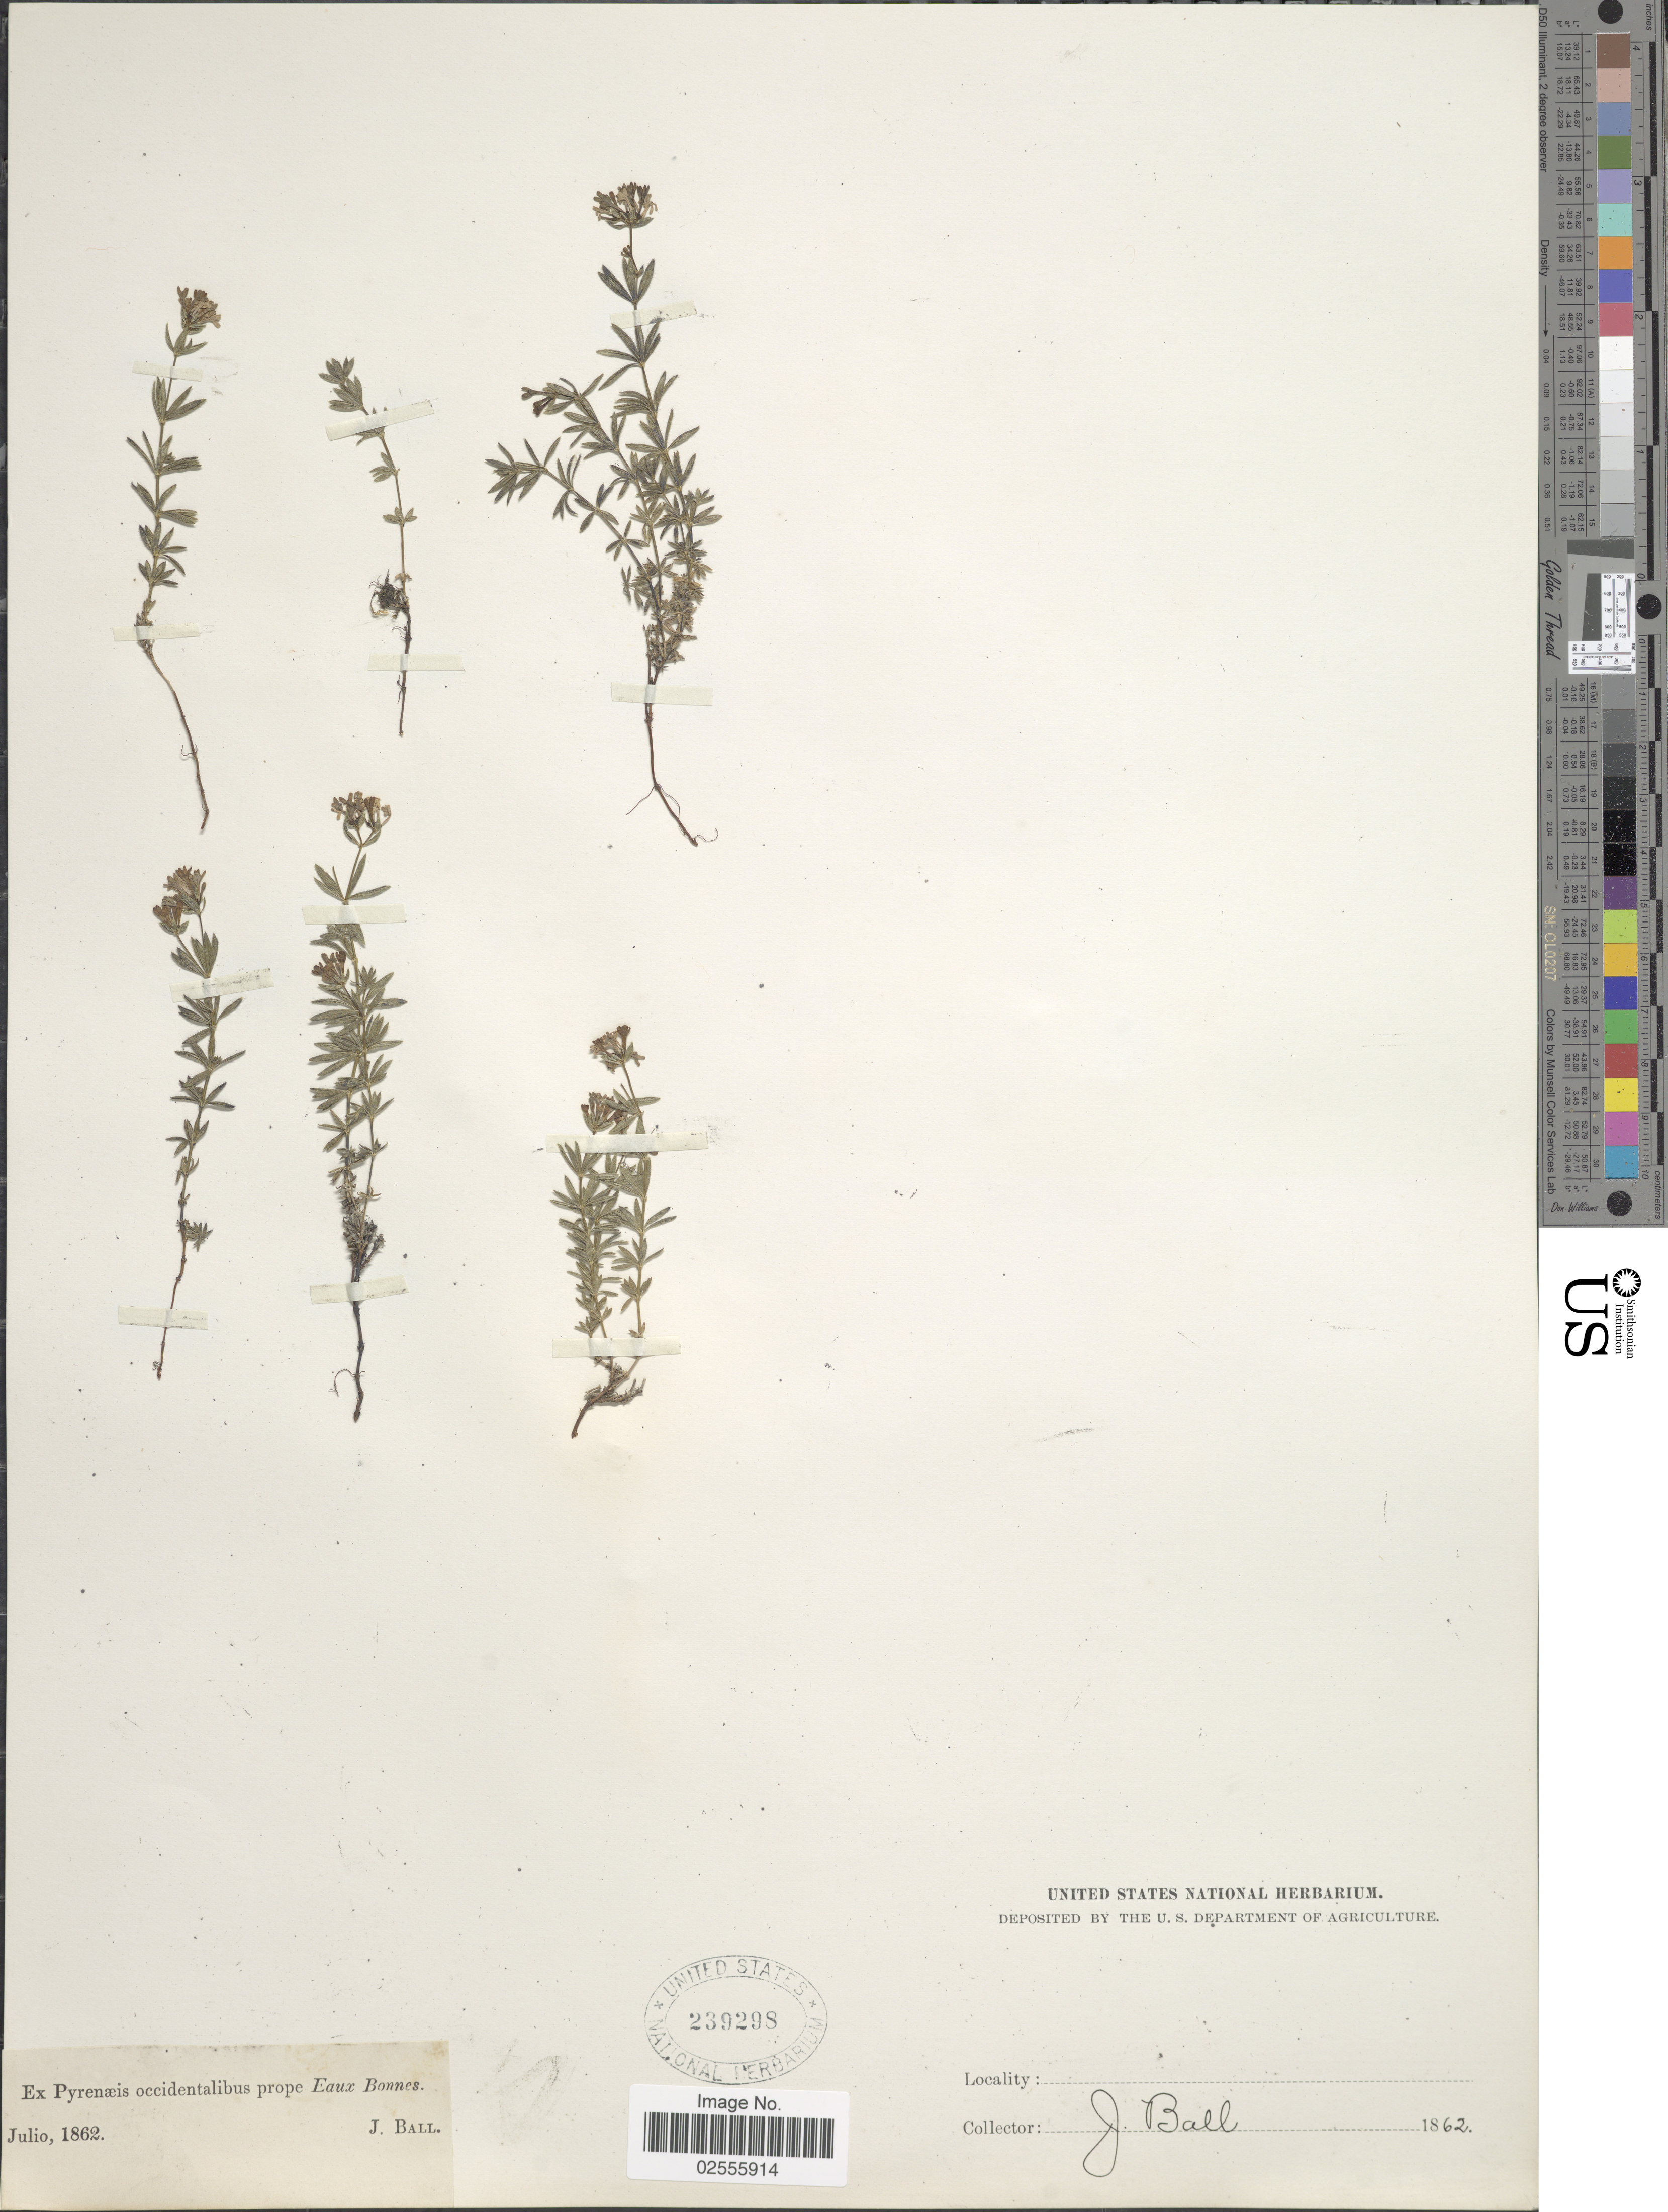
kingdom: Plantae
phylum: Tracheophyta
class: Magnoliopsida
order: Gentianales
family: Rubiaceae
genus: Asperula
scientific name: Asperula sp.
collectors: J. Ball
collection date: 1862-07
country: France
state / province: Nouvelle-Aquitaine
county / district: Pyrénées-Atlantiques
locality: Ex Pyrenaeis occidentalibus prope Eaux Bonnes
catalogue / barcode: US 239298